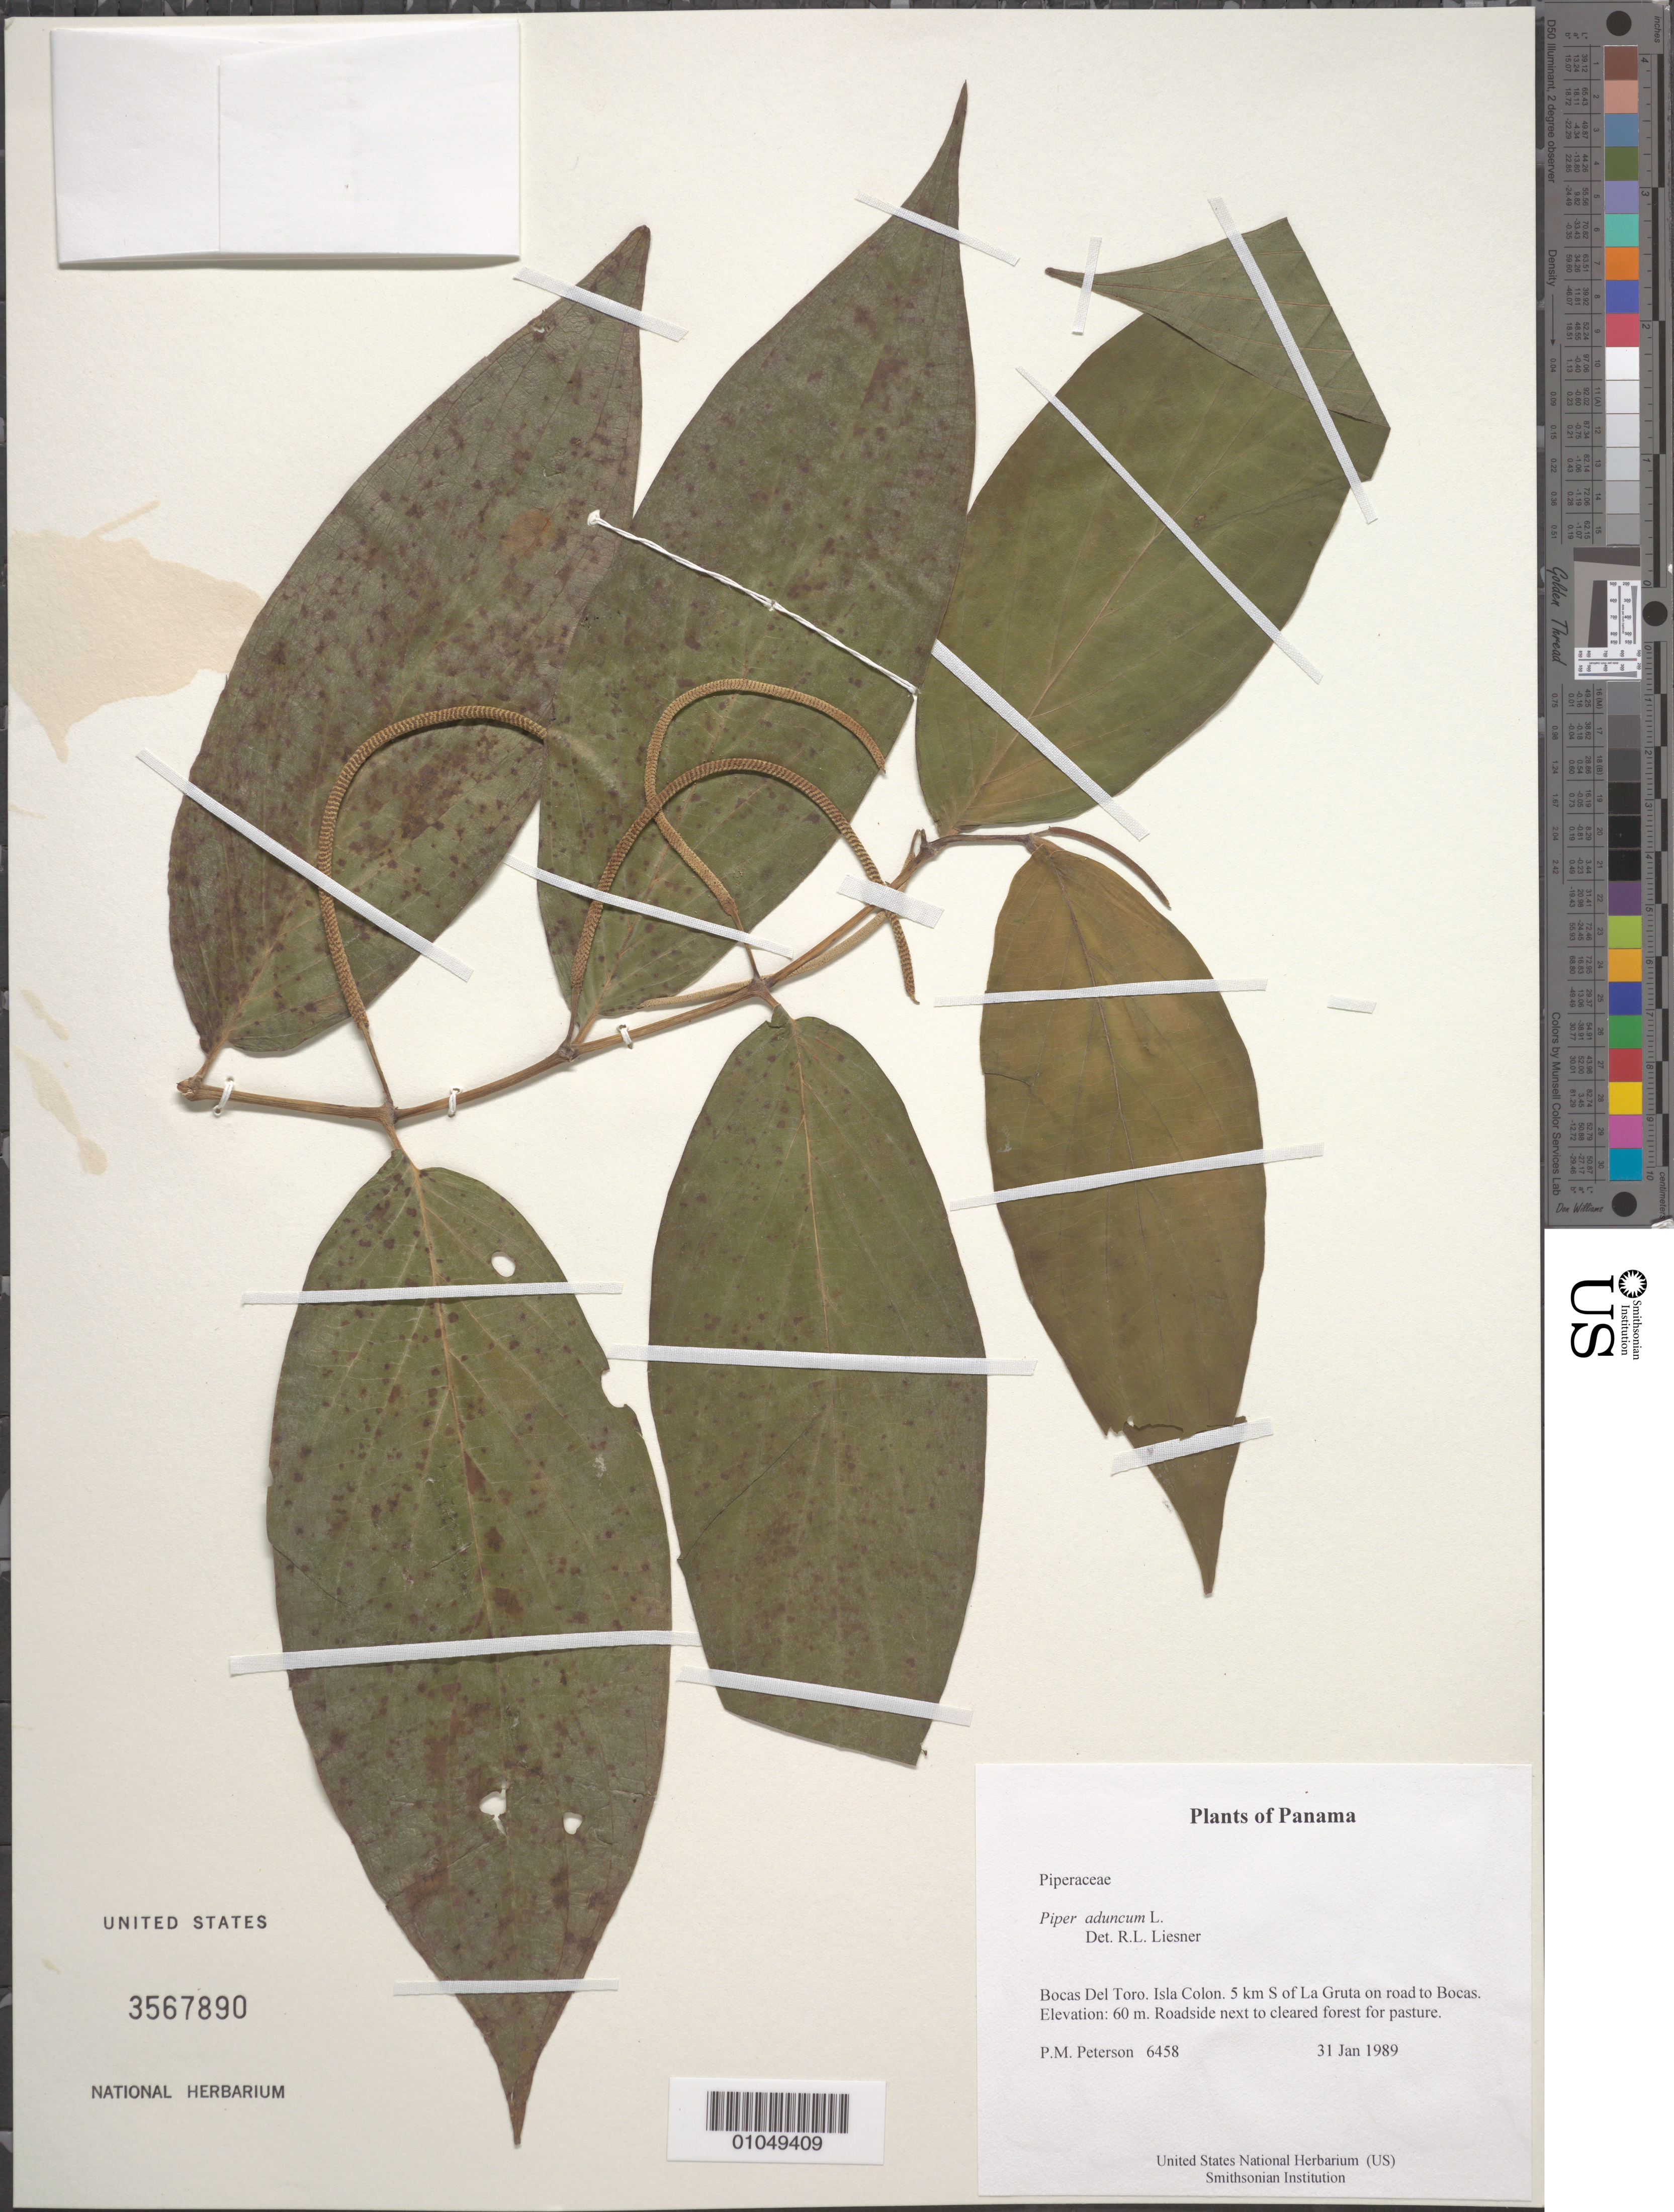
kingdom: Plantae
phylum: Tracheophyta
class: Magnoliopsida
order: Piperales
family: Piperaceae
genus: Piper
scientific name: Piper aduncum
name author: L.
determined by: Liesner, R. L.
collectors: P. M. Peterson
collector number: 06458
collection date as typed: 31 Jan 1989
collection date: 1989-01-31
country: Panama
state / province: Bocas del Toro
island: Colón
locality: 5 km S of La Gruta on road to Bocas.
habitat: Roadside next to cleared forest for pasture.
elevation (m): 60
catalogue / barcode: US 3567890